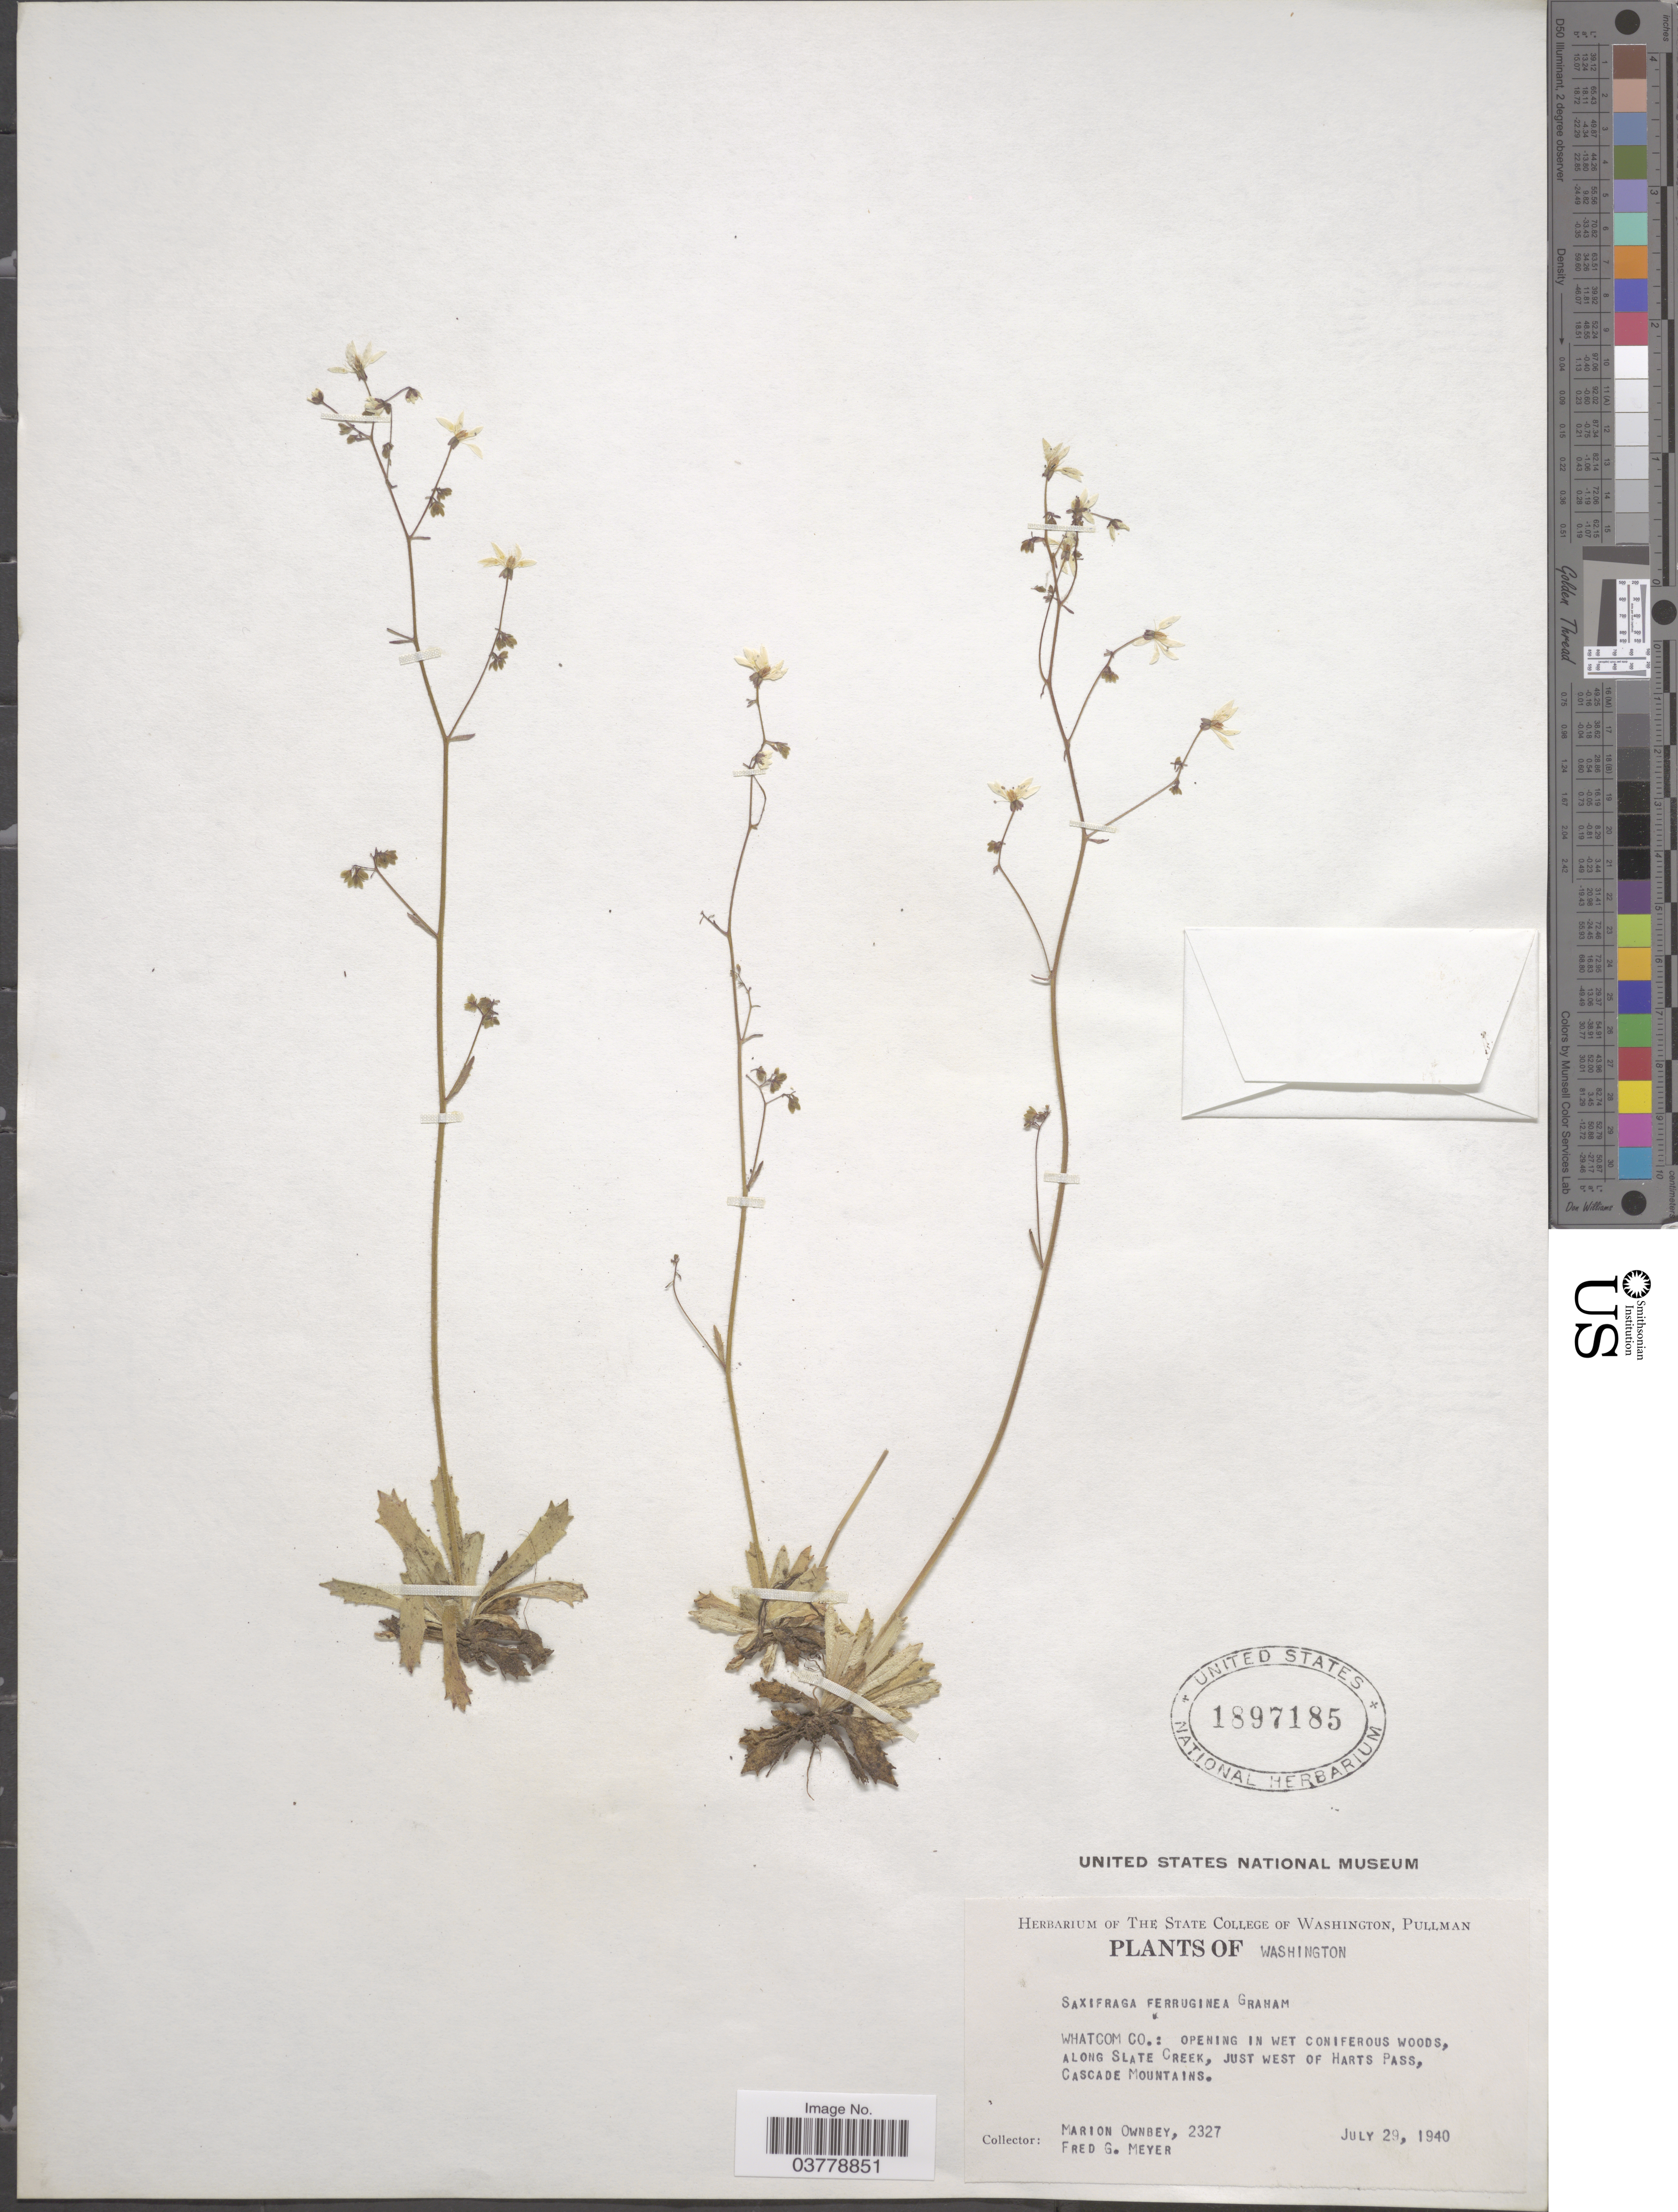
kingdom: Plantae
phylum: Tracheophyta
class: Magnoliopsida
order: Saxifragales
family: Saxifragaceae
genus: Micranthes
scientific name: Micranthes ferruginea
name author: (Graham) Brouillet & Gornall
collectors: M. Ownbey & F. G. Meyer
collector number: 2327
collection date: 1940-07-29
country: United States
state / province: Washington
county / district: Whatcom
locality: Whatcom Co.: along Slate Creek, just west of Harts Pass, Cascade Mountains.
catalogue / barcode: US 1897185